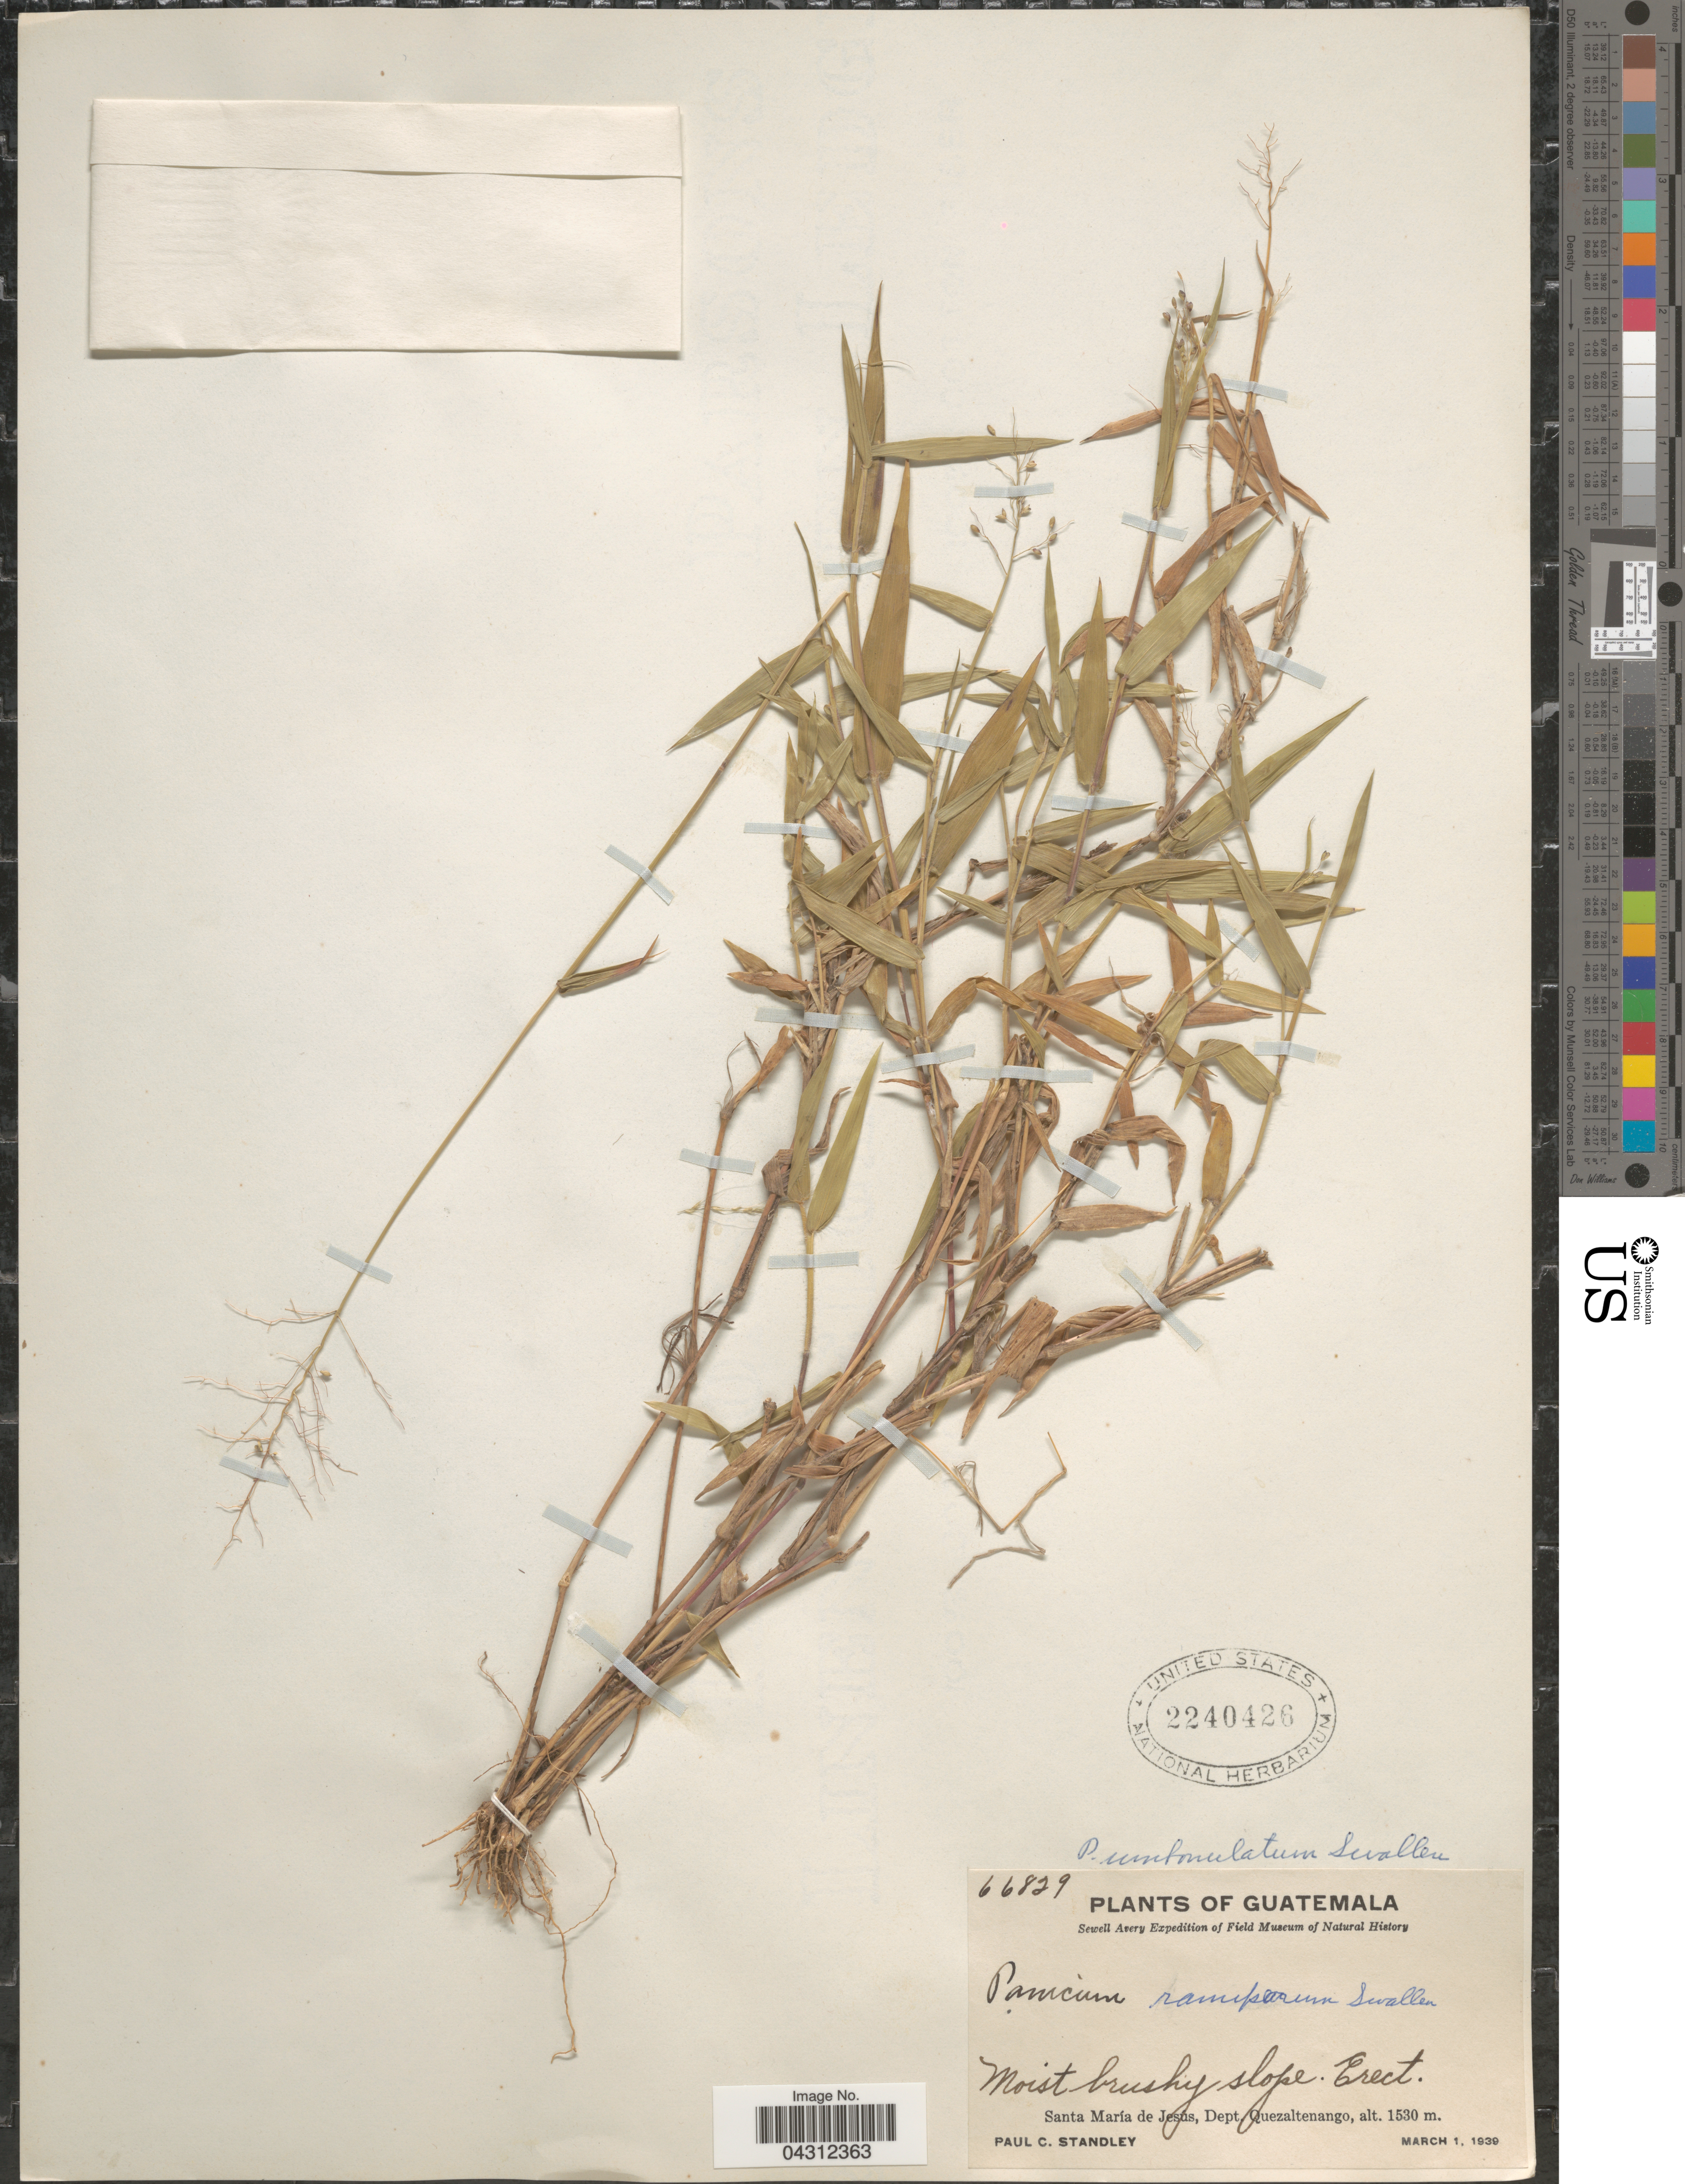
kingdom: Plantae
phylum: Tracheophyta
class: Liliopsida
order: Poales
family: Poaceae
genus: Dichanthelium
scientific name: Dichanthelium umbonulatum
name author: (Swallen) Davidse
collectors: P. C. Standley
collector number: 66829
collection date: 1939-03-01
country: Guatemala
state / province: Quetzaltenango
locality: Sewell Avery Expedition. Santa María de Jesús, Dept. Quezaltenango.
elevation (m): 1530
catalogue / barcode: US 2240426